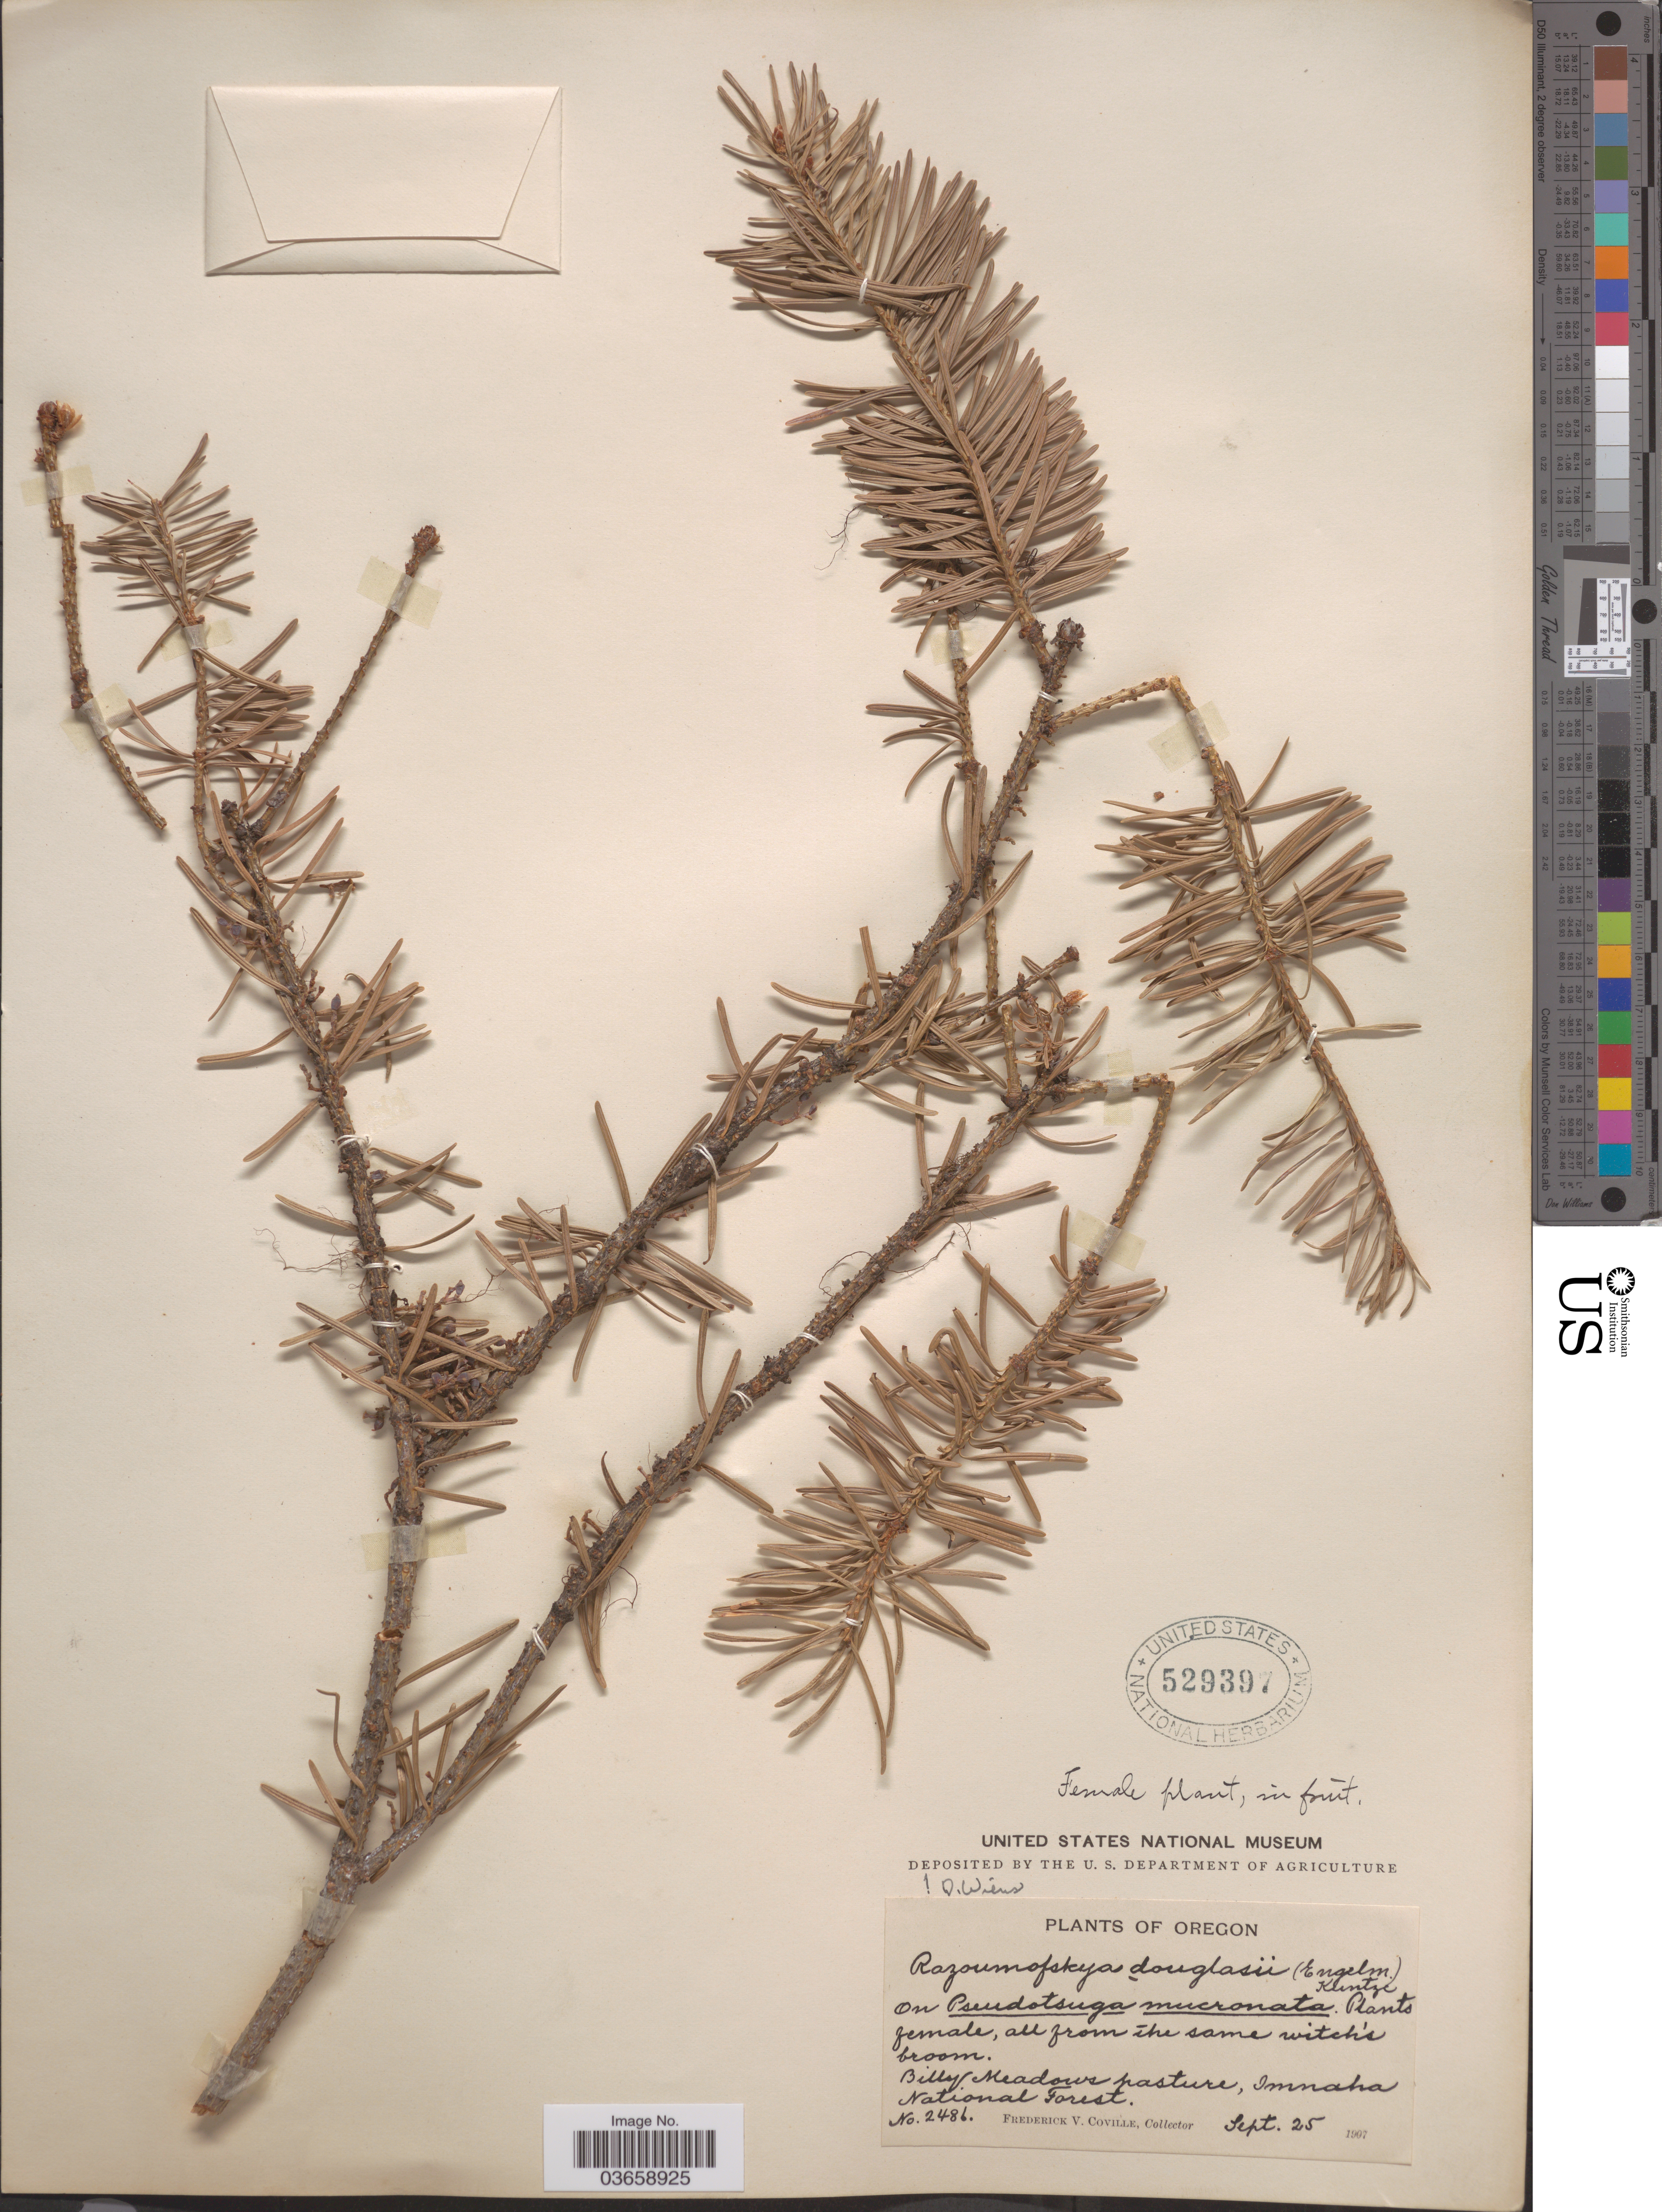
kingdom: Plantae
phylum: Tracheophyta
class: Magnoliopsida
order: Santalales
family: Viscaceae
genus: Arceuthobium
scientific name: Arceuthobium douglasii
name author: Engelm. in G.M. Wheeler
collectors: F. V. Coville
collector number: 2486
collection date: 1907-09-25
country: United States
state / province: Oregon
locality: Billy Meadows pasture, Imnaha National Forest.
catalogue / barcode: US 529397